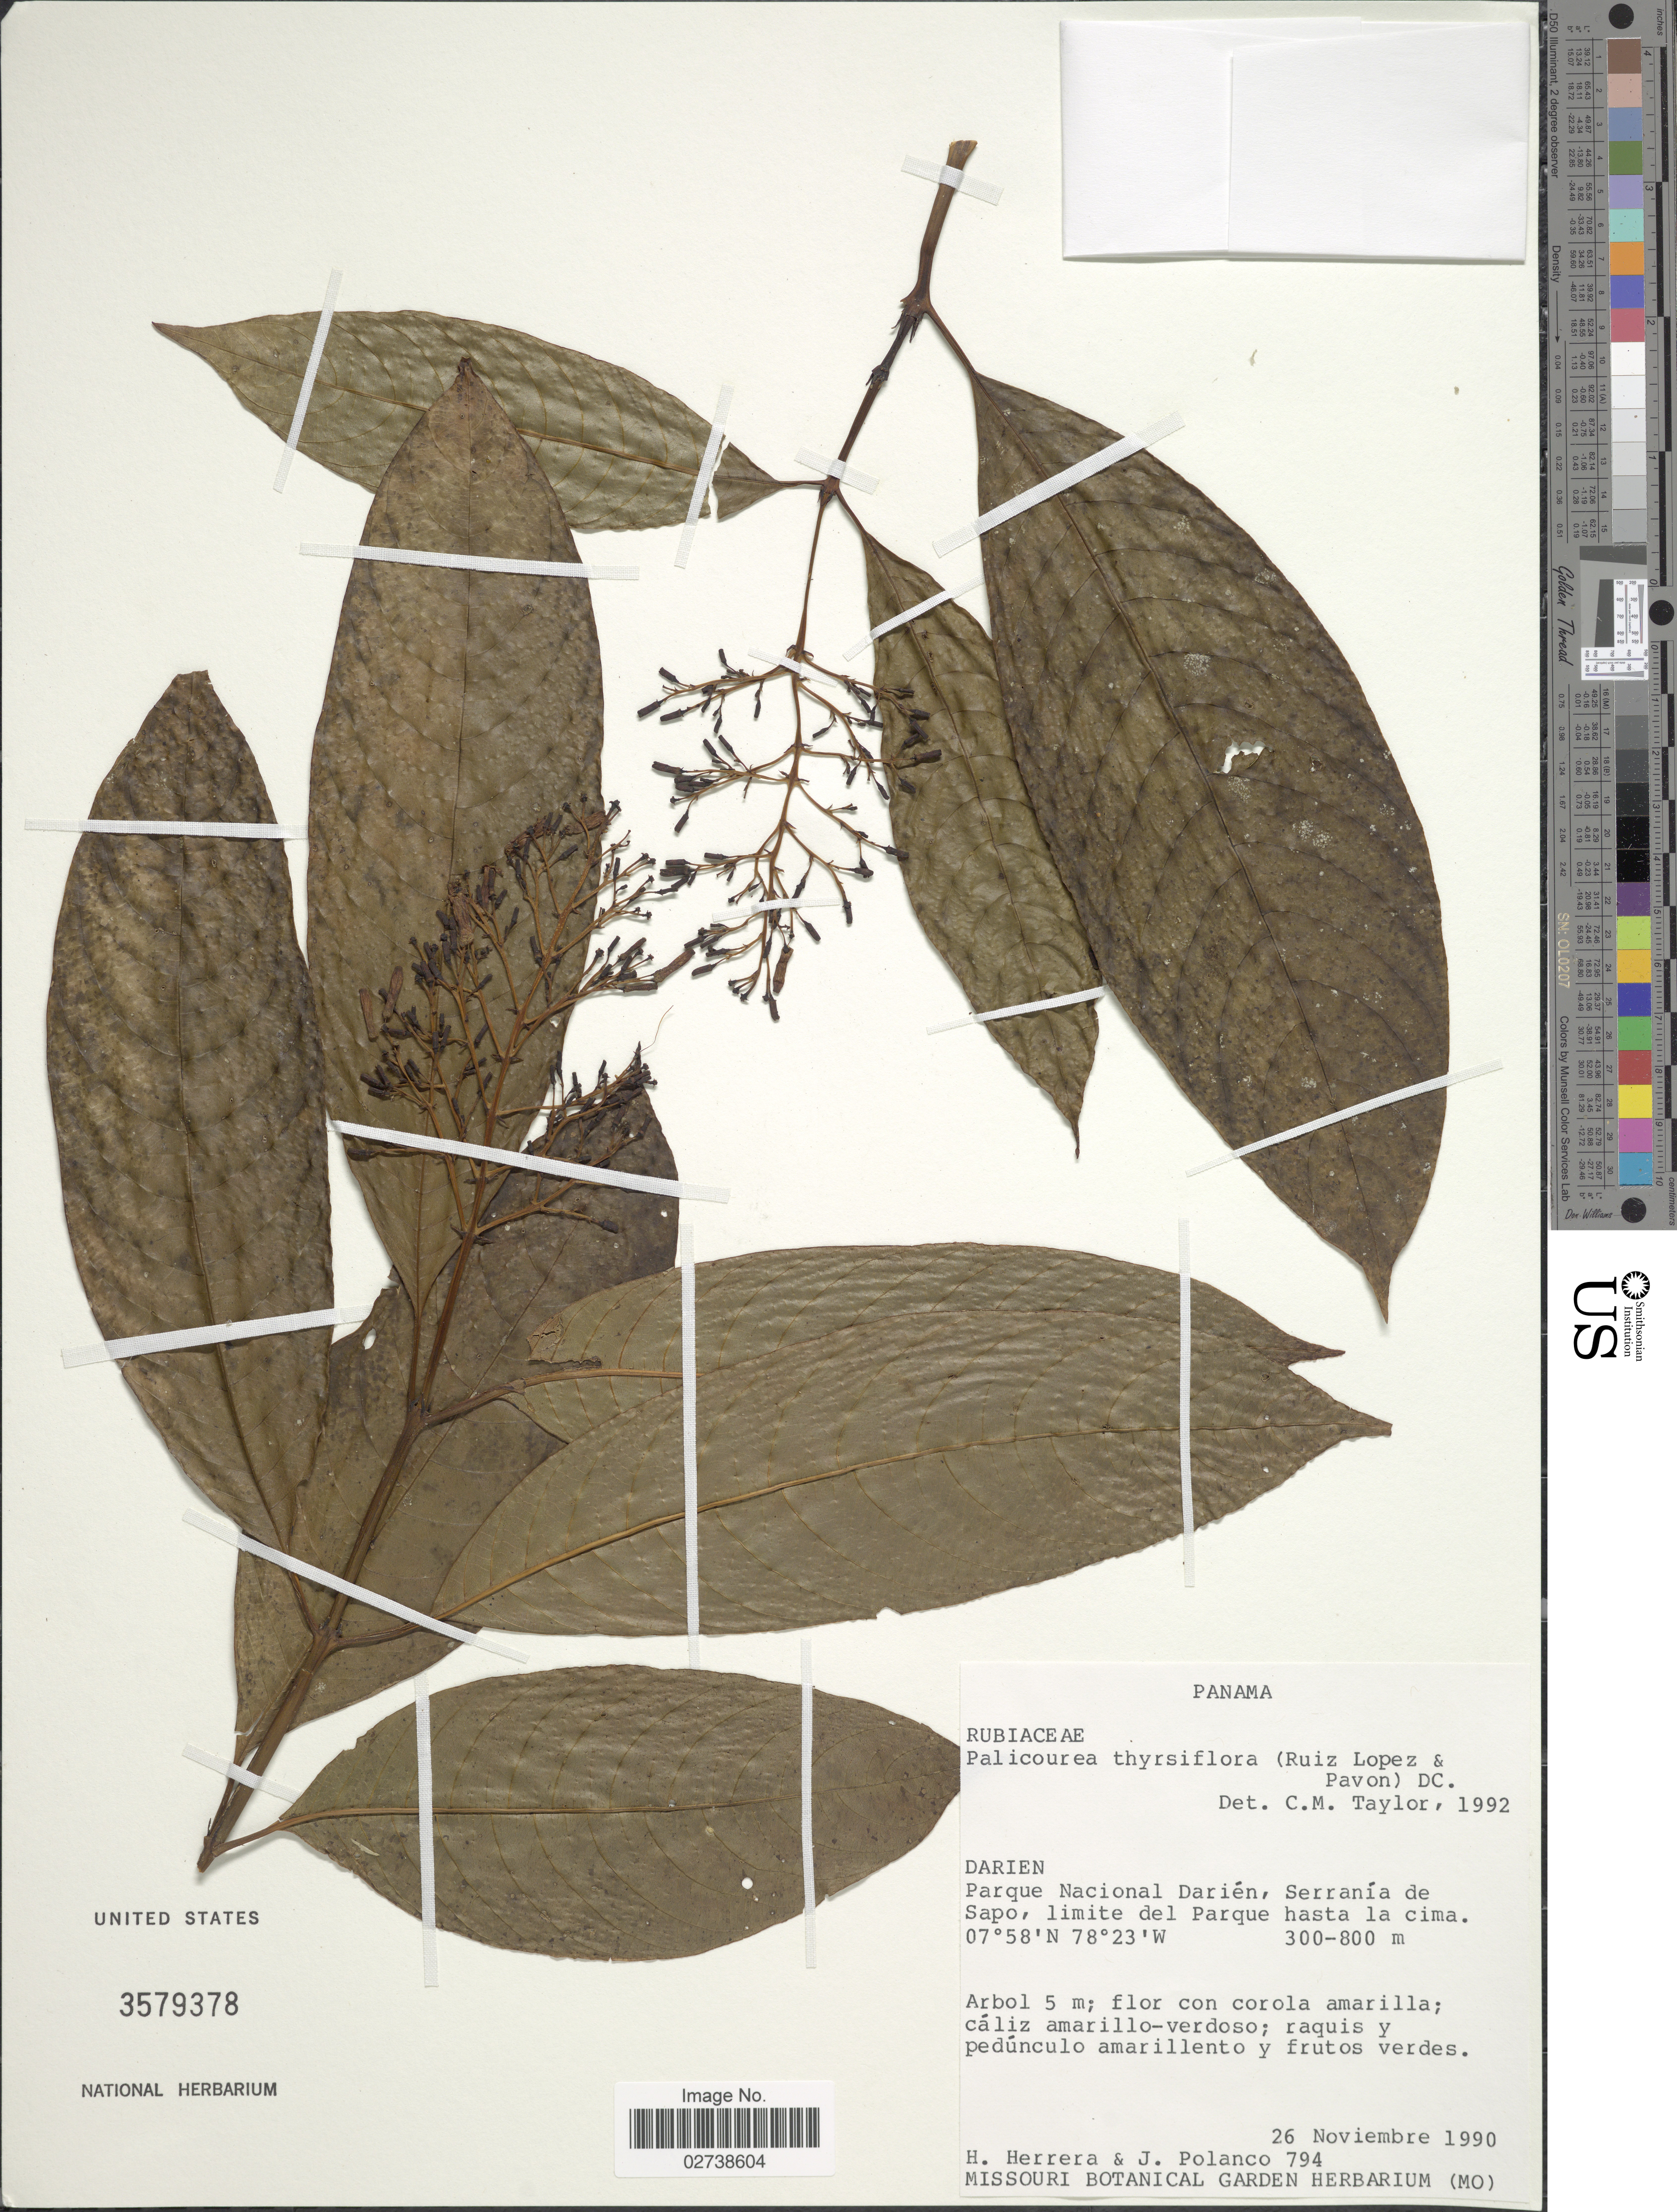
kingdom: Plantae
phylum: Tracheophyta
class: Magnoliopsida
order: Gentianales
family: Rubiaceae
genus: Palicourea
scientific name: Palicourea thyrsiflora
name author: (Ruiz & Pav.) DC.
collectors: H. Herre & J. Polanco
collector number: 794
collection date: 1990-11-26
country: Panama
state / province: Darién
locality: Parque Nacional Darién, Serranía de Sapo, limite del Parque hasta la cima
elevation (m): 300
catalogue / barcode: US 3579378